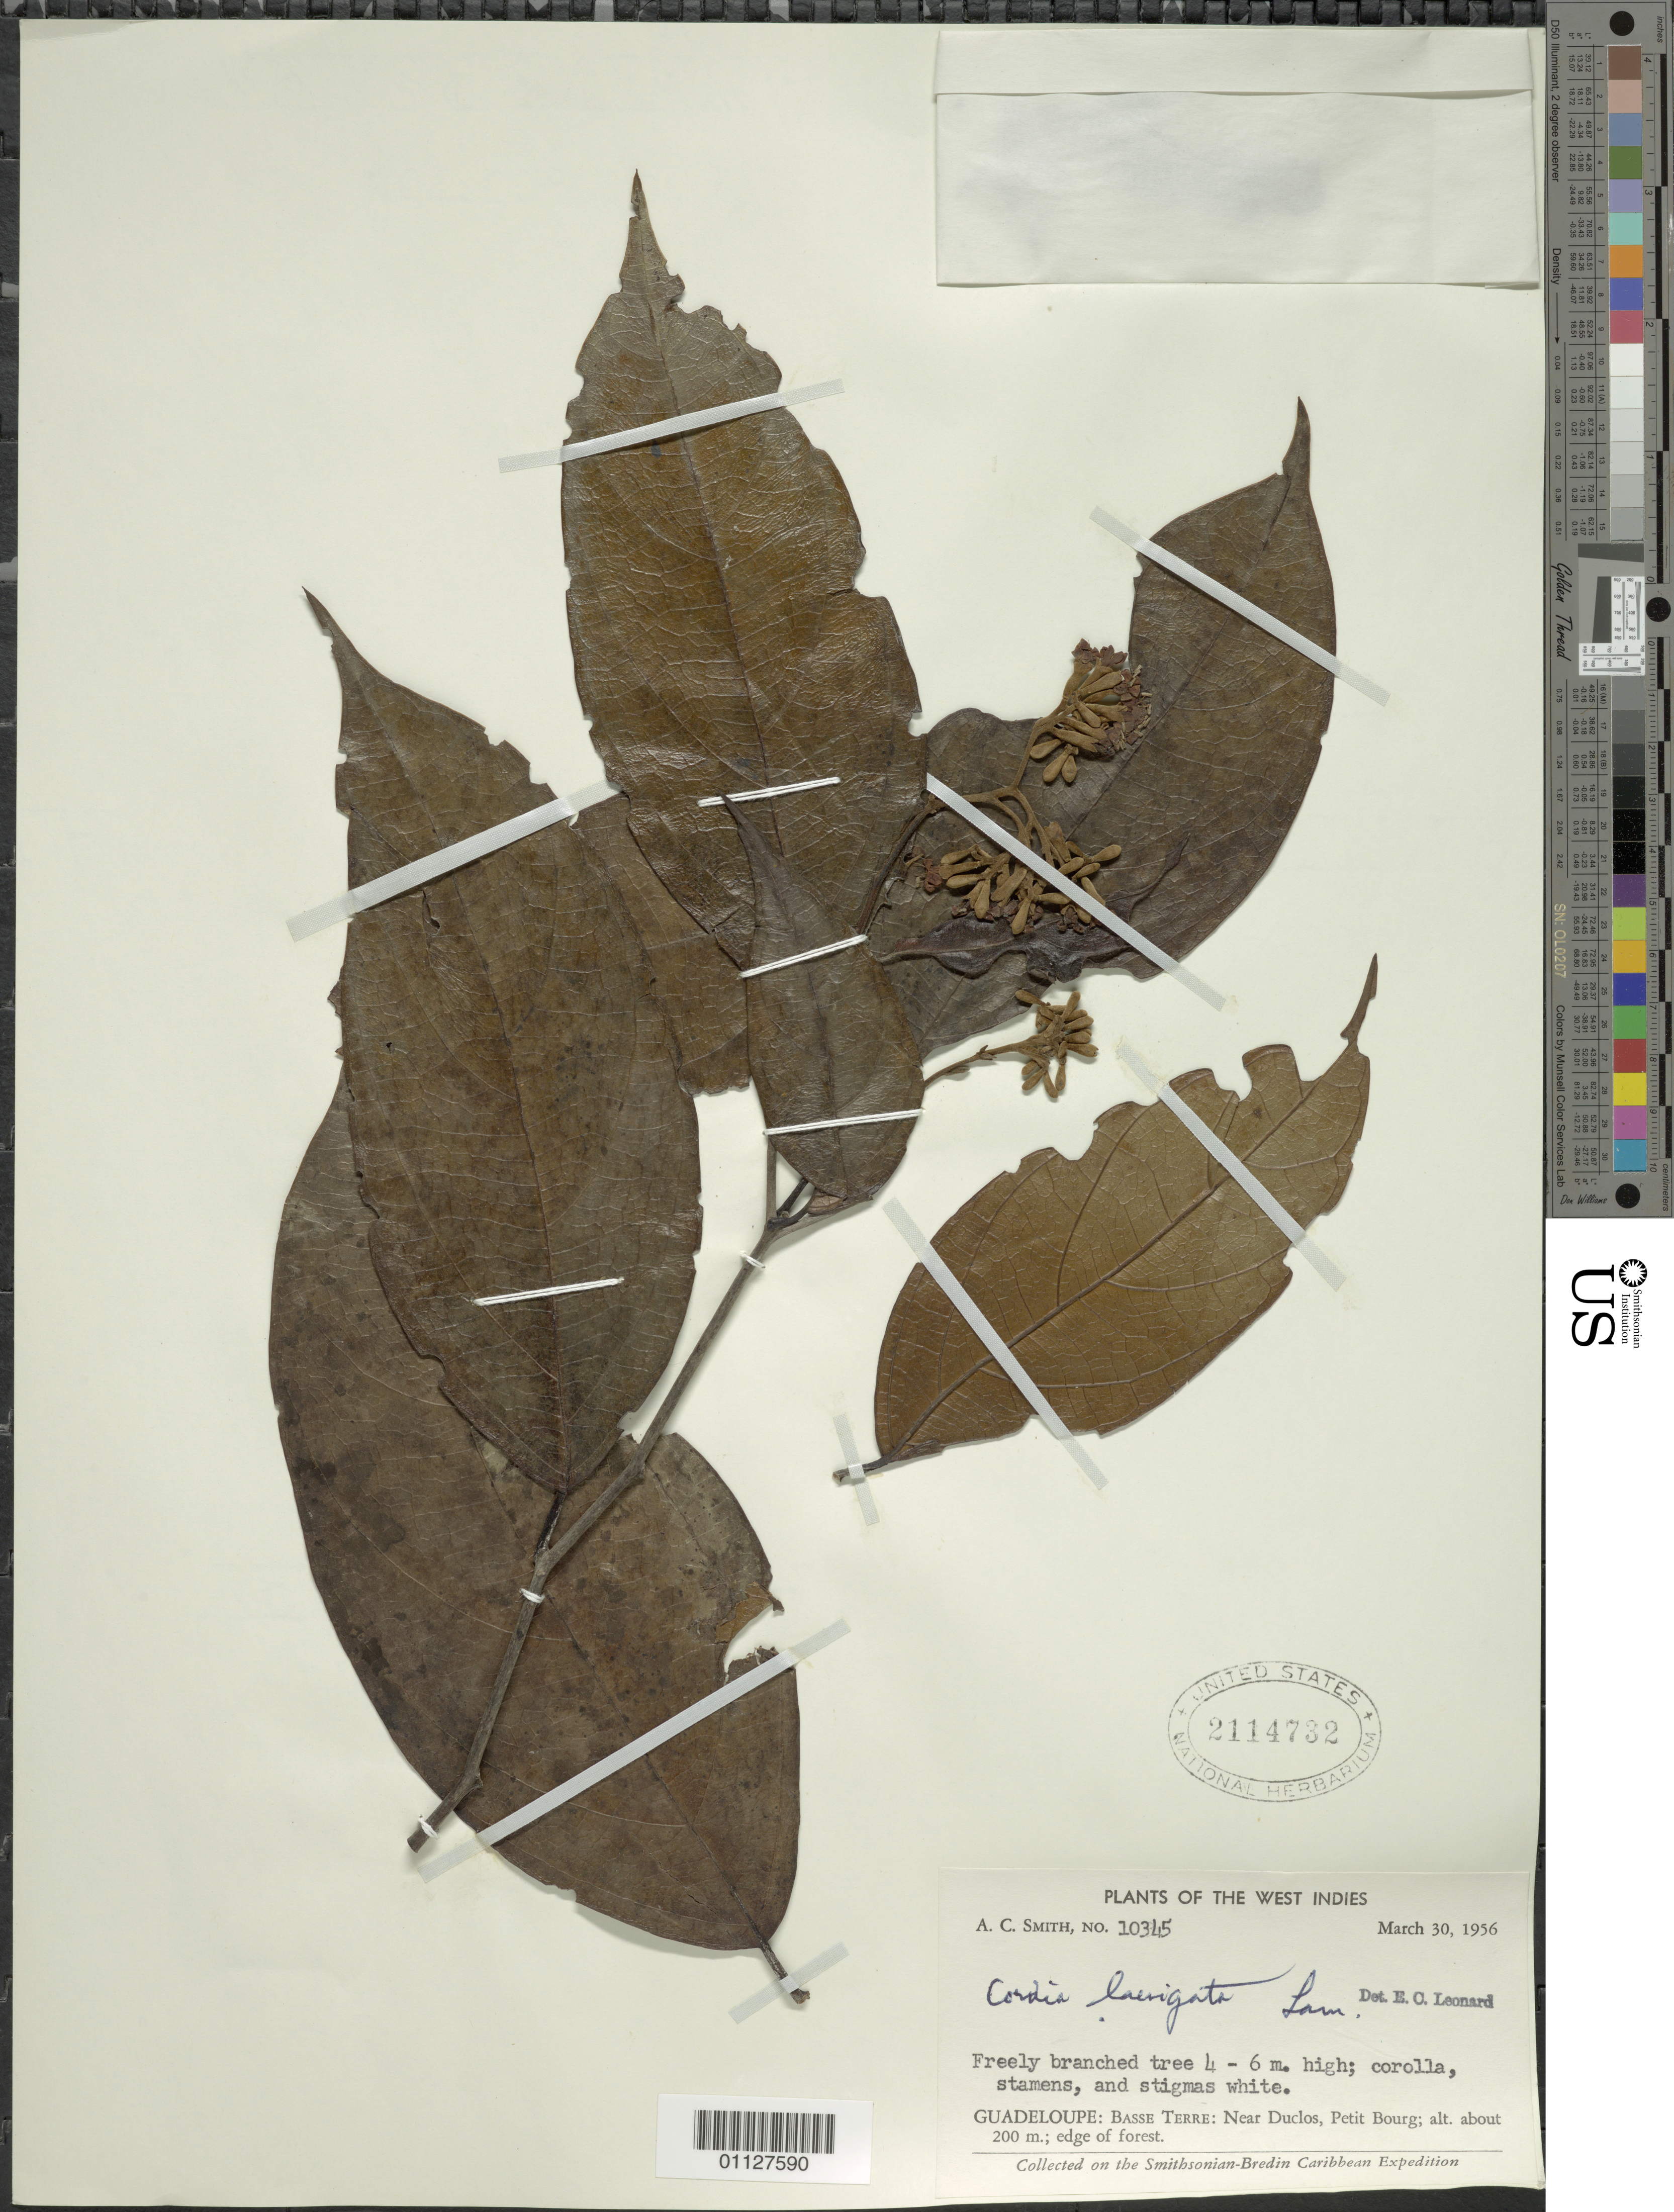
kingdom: Plantae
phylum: Tracheophyta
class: Magnoliopsida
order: Boraginales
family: Cordiaceae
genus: Cordia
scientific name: Cordia elliptica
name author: Sw.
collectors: A. C. Smith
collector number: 10345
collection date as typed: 30 Mar 1956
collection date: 1956-03-30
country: Guadeloupe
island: Basse Terre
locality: Near Duclos, Petit Bourg. Edge of forest.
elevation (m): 200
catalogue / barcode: US 2114732